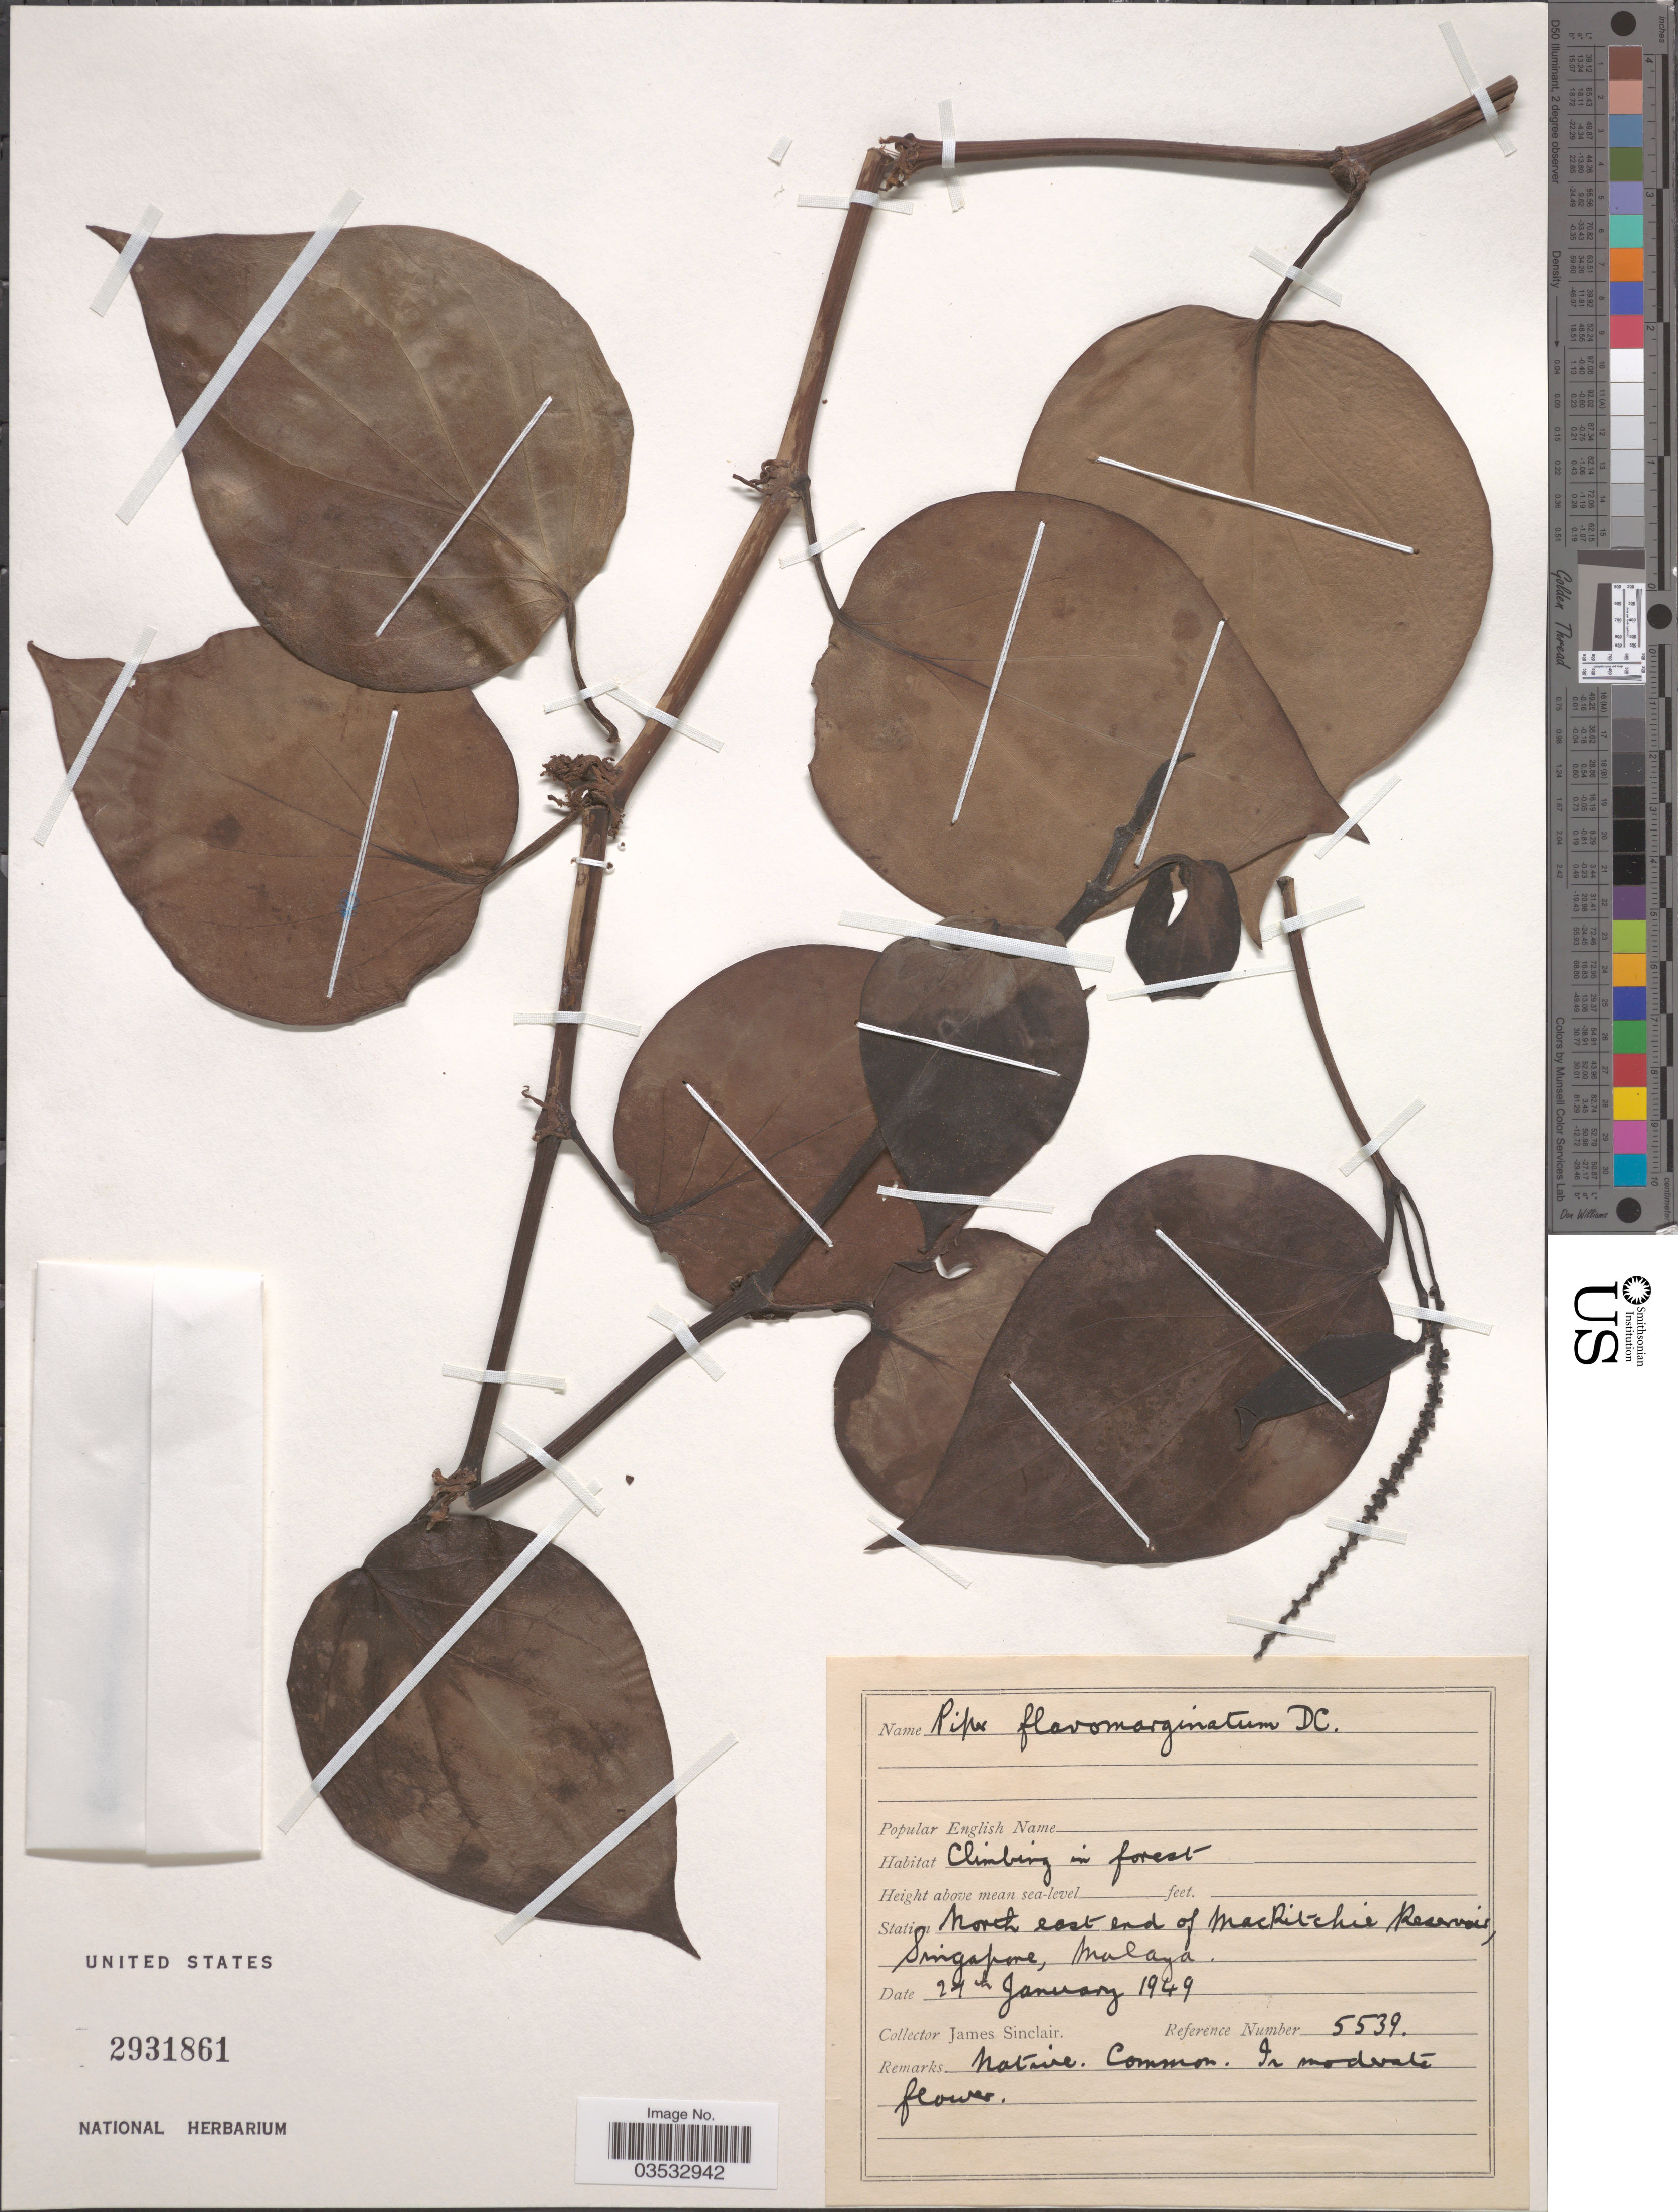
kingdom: Plantae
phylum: Tracheophyta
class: Magnoliopsida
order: Piperales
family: Piperaceae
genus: Piper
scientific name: Piper flavimarginatum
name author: C. DC.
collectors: J. Sinclair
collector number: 5539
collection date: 1949-01-27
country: Singapore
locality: Station North east end of MacRitchie Reservoir, Malaya.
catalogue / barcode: US 2931861